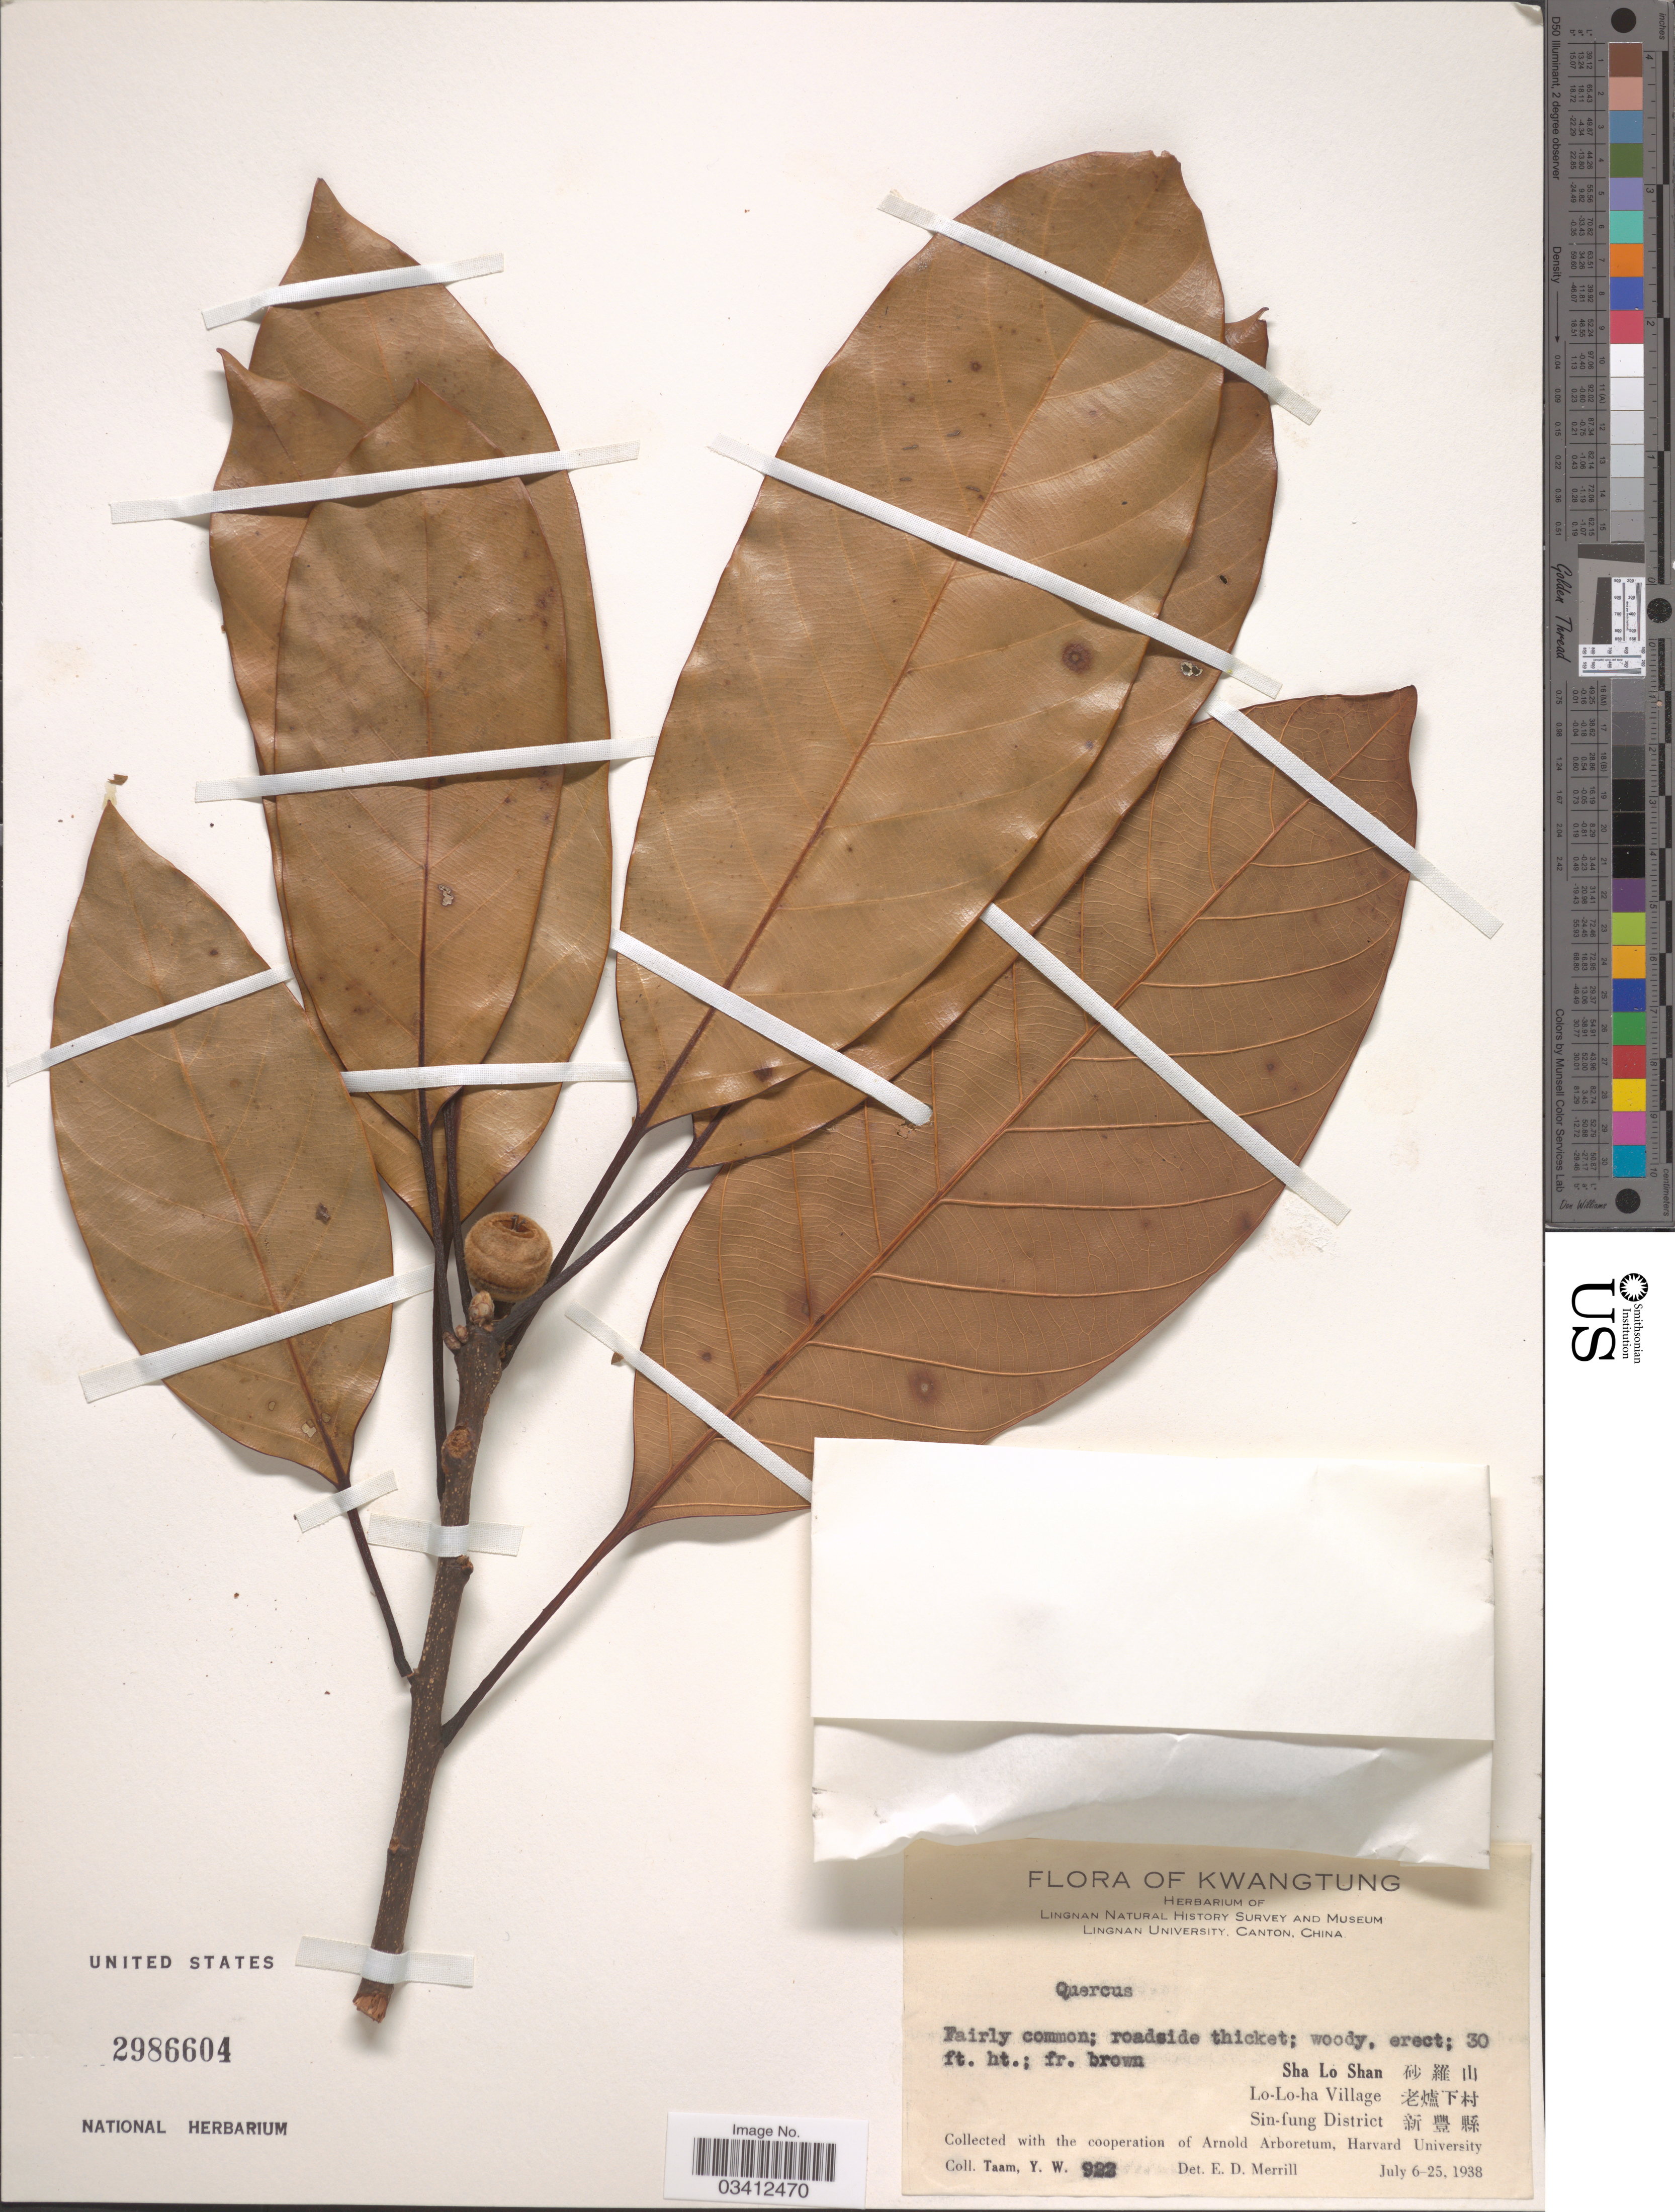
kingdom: Plantae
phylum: Tracheophyta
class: Magnoliopsida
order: Fagales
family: Fagaceae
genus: Quercus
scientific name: Quercus sp.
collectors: Y. W. Taam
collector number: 922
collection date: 1938-07-06/1938-07-25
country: China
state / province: Guangdong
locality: Kwangtung. Sha Lo Shan X. Lo-Lo-ha Village X. Sin-fung District X.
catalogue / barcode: US 2986604